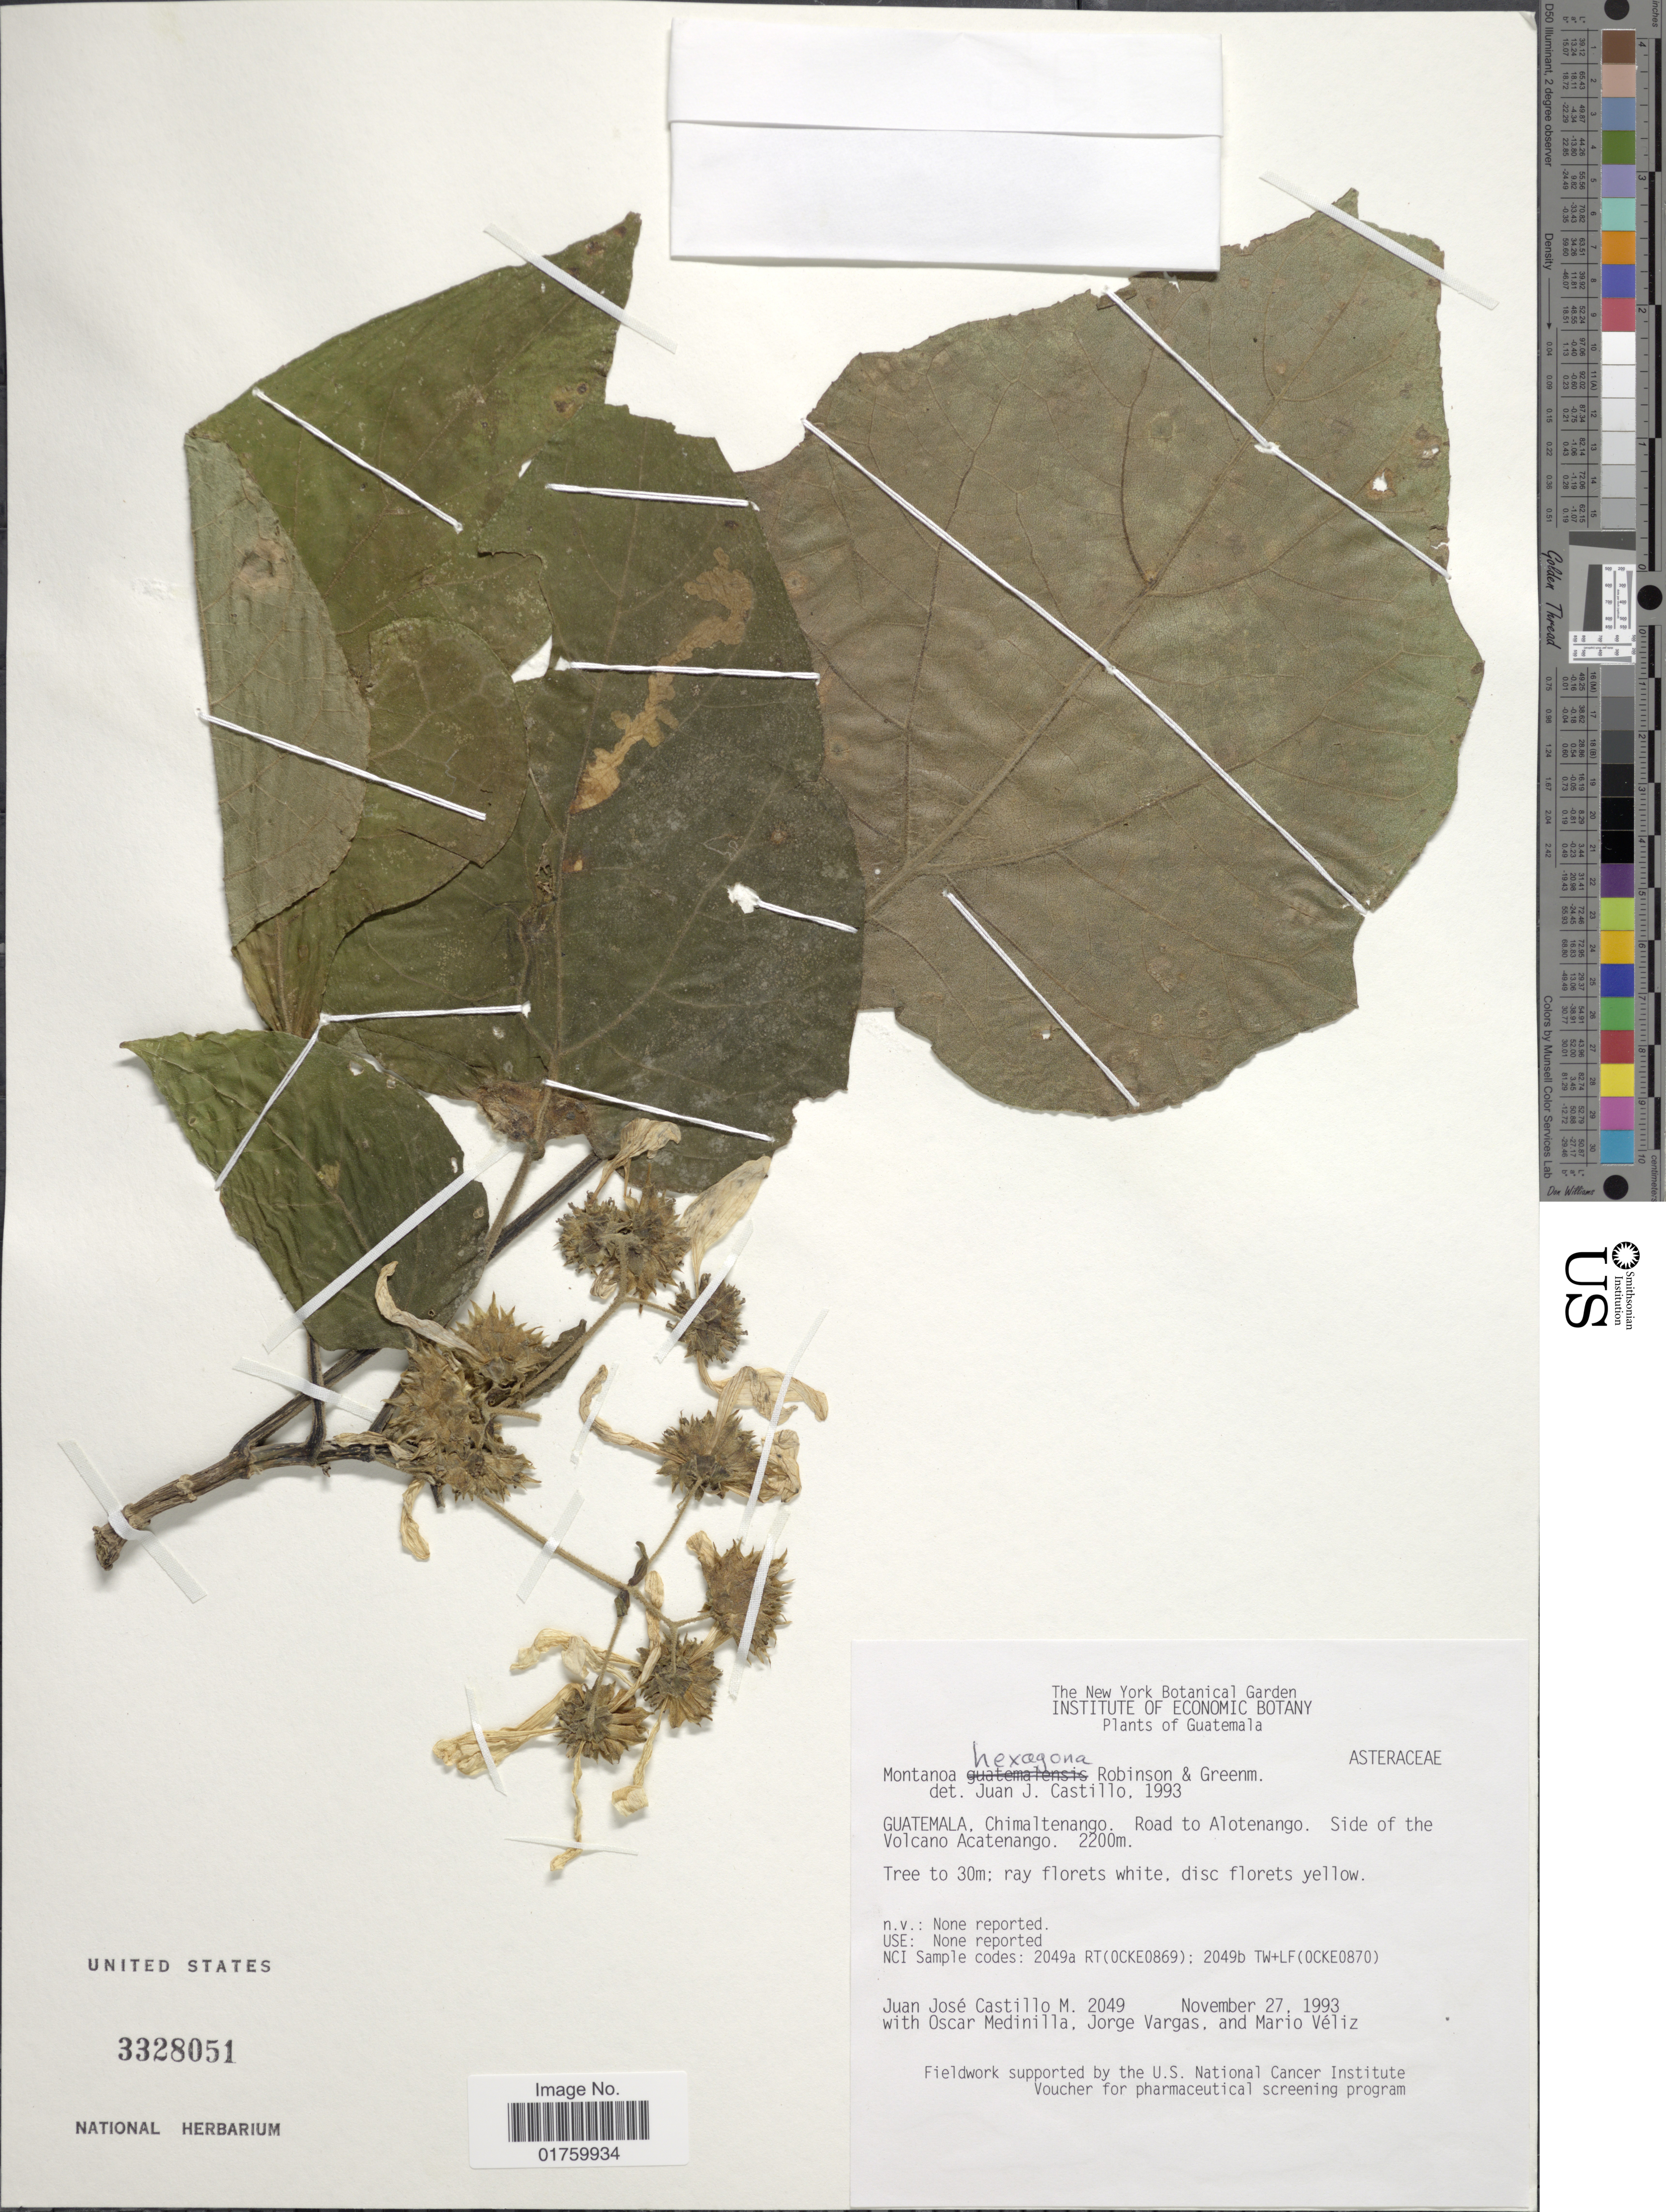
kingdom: Plantae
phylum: Tracheophyta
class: Magnoliopsida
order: Asterales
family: Asteraceae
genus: Montanoa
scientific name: Montanoa hexagona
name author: B.L. Rob. & Greenm.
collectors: J. Castillo, O. Medinilla, J. Vargas & M. E. Véliz P.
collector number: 2049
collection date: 1993-11-27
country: Guatemala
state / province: Chimaltenango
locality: Road to Alotenango, side of the Volcano Acatenango.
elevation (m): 2200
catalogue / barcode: US 3328051